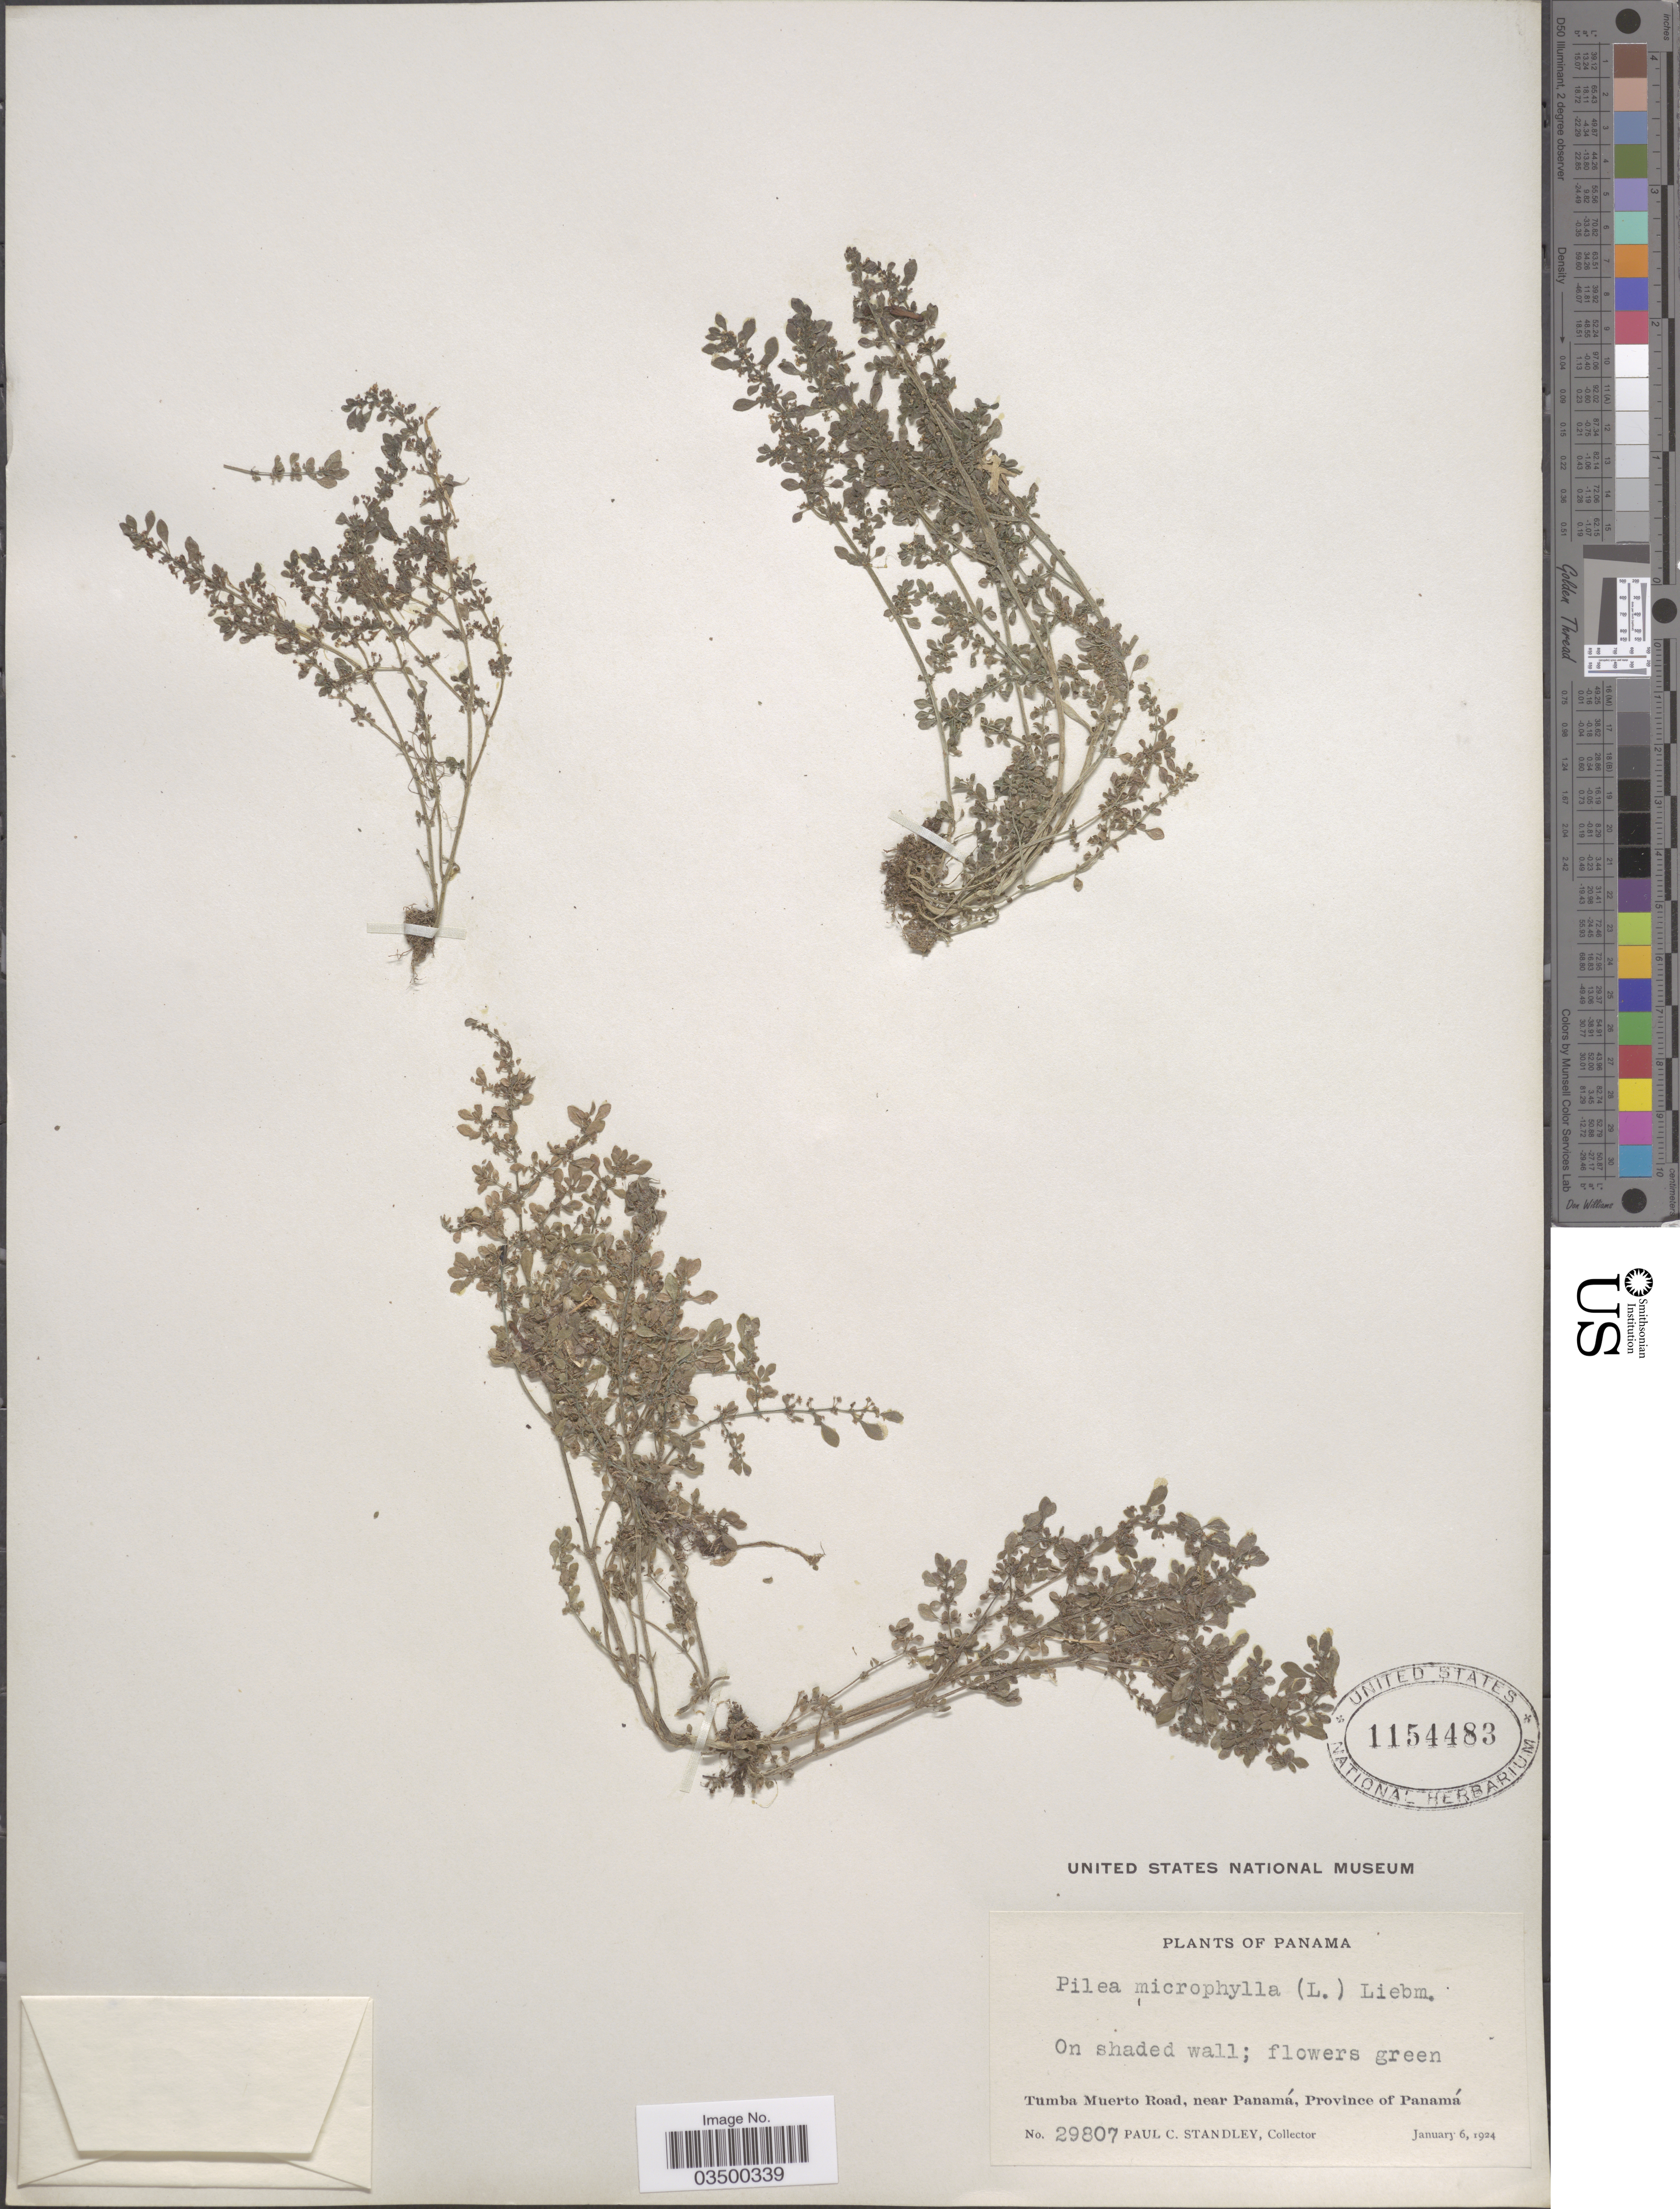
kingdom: Plantae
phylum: Tracheophyta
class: Magnoliopsida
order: Rosales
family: Urticaceae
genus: Pilea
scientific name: Pilea microphylla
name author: (L.) Liebm.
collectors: P. C. Standley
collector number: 29807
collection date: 1924-01-06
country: Panama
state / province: Panamá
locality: Tumba Muerto Road, near Panamá.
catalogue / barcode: US 1154483